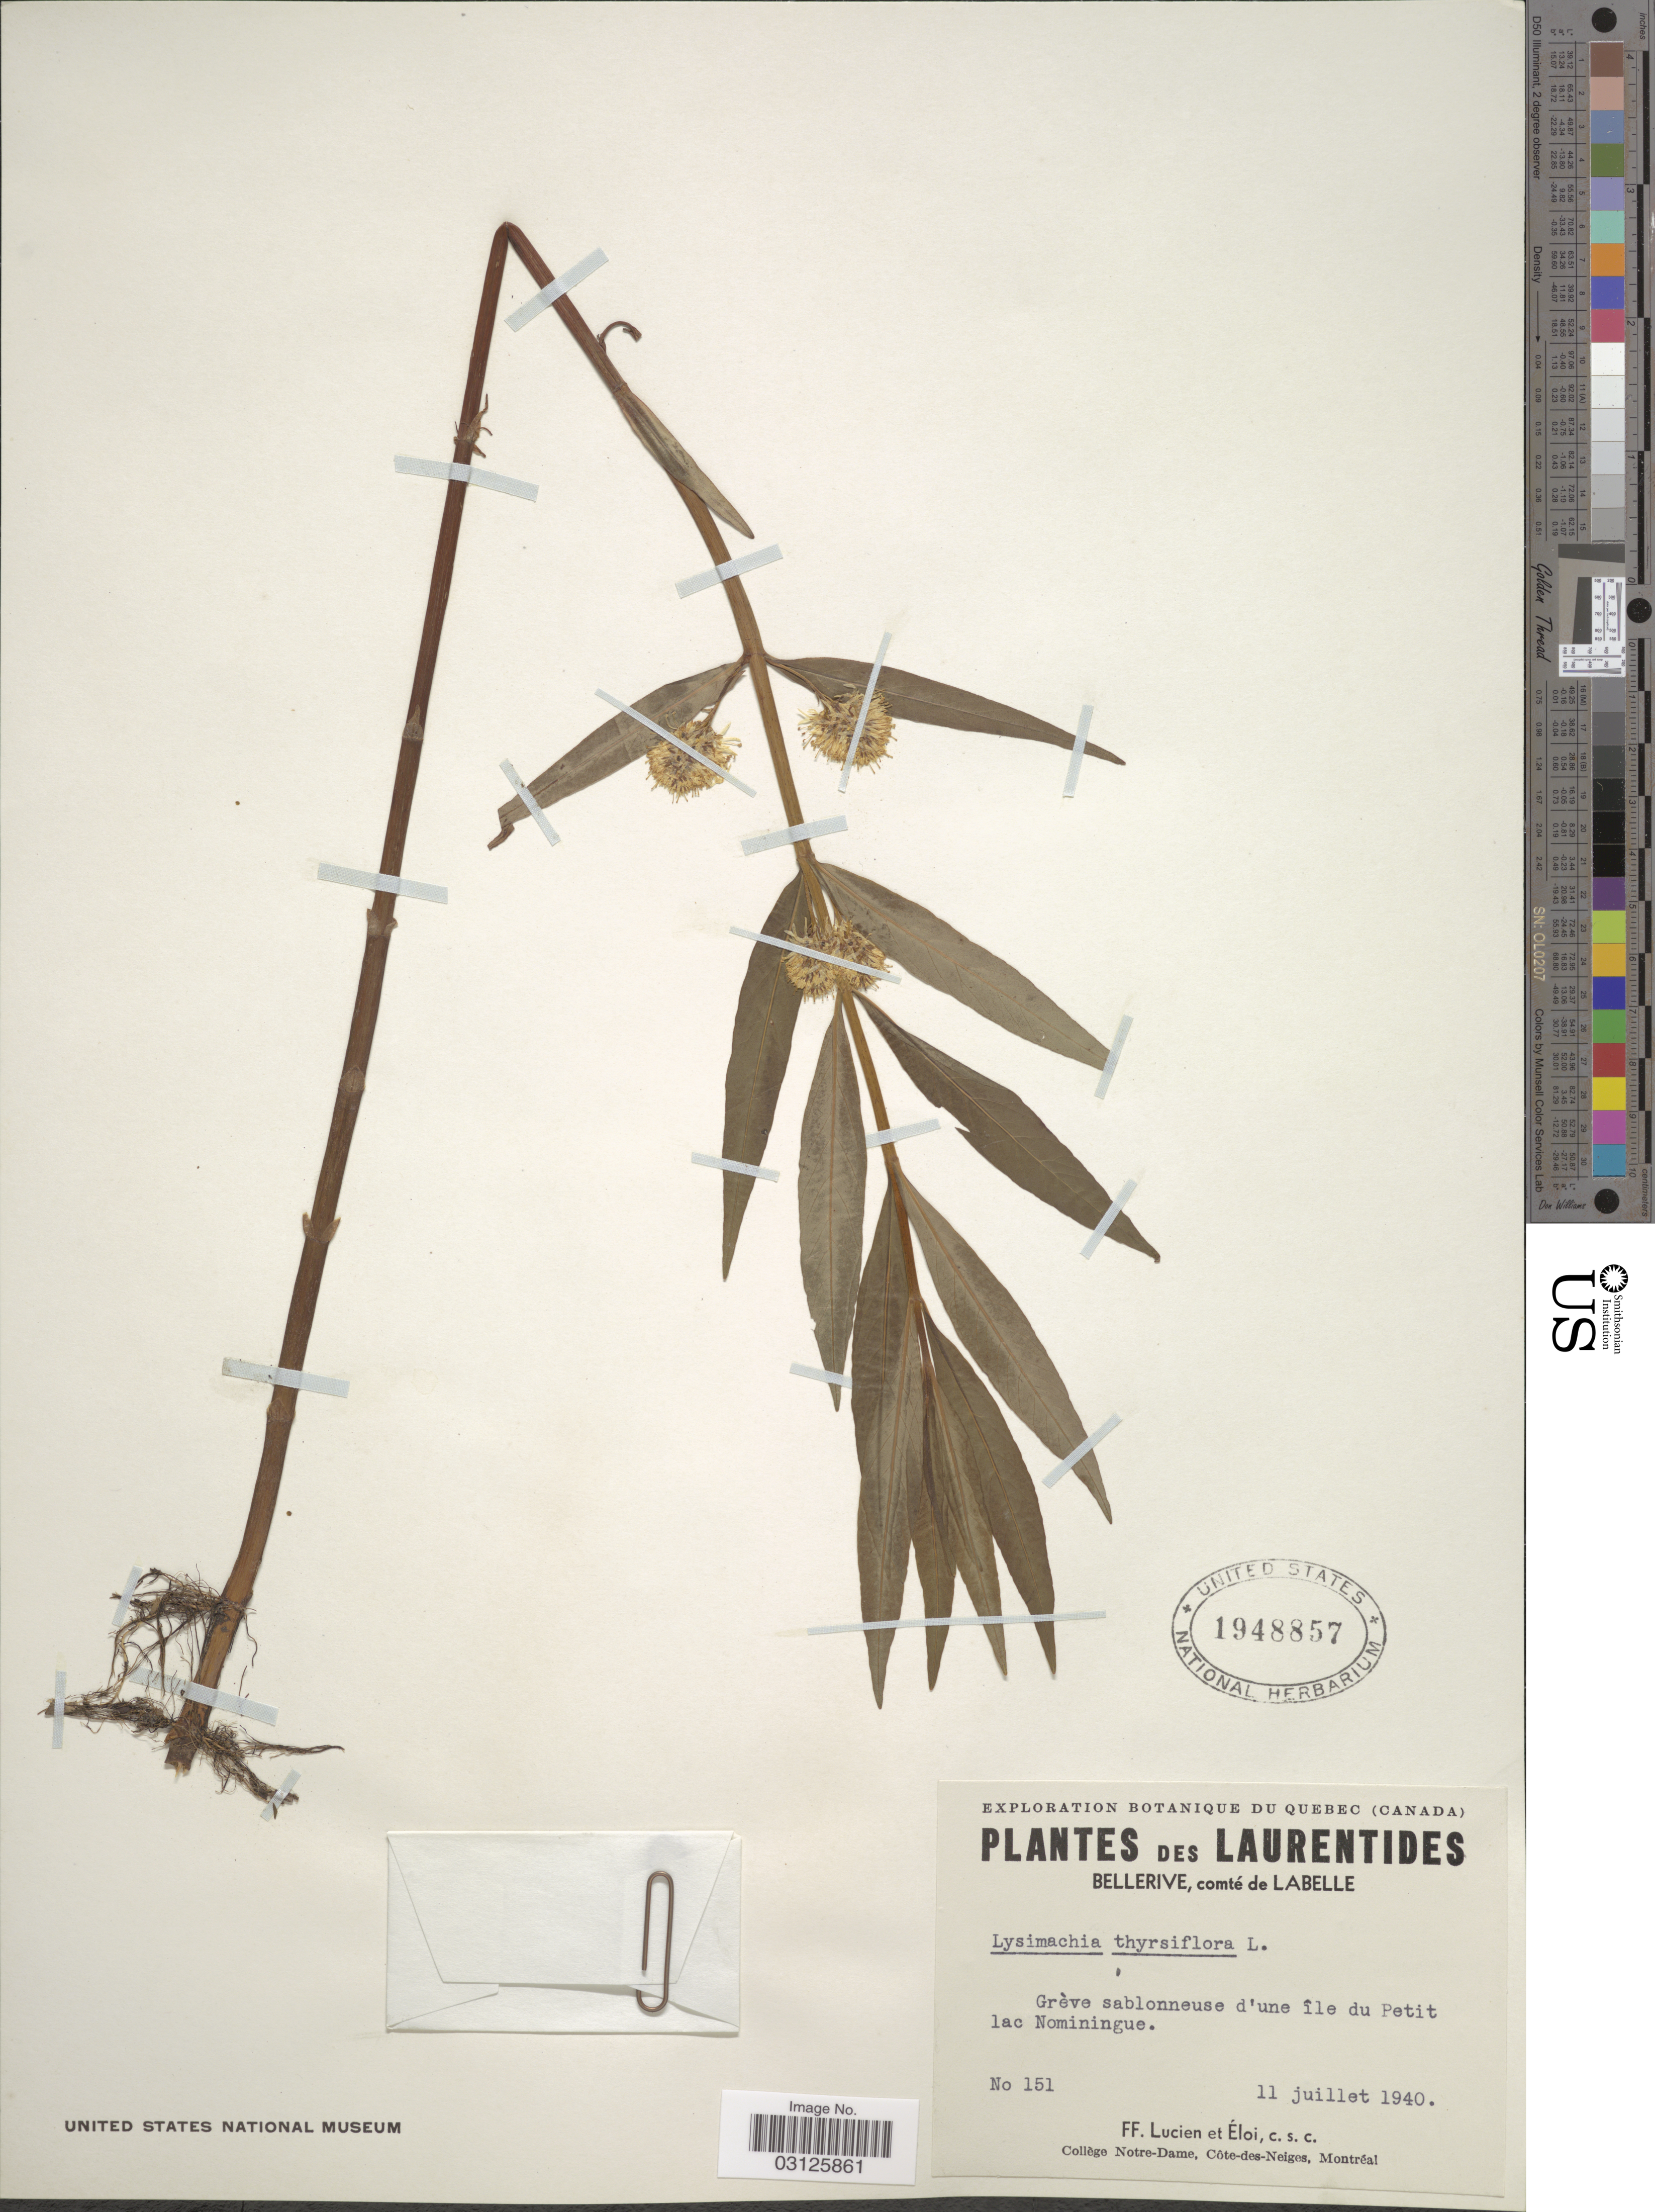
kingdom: Plantae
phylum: Tracheophyta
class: Magnoliopsida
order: Ericales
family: Primulaceae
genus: Lysimachia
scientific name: Lysimachia thyrsiflora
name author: L.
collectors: F. Lucien & Éloi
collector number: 151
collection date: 1940-07-11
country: Canada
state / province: Quebec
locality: Laurentides. Bellerive, comté de Labelle. Grève sablonneuse d'une île du Petit lac Nominingue.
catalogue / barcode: US 1948857